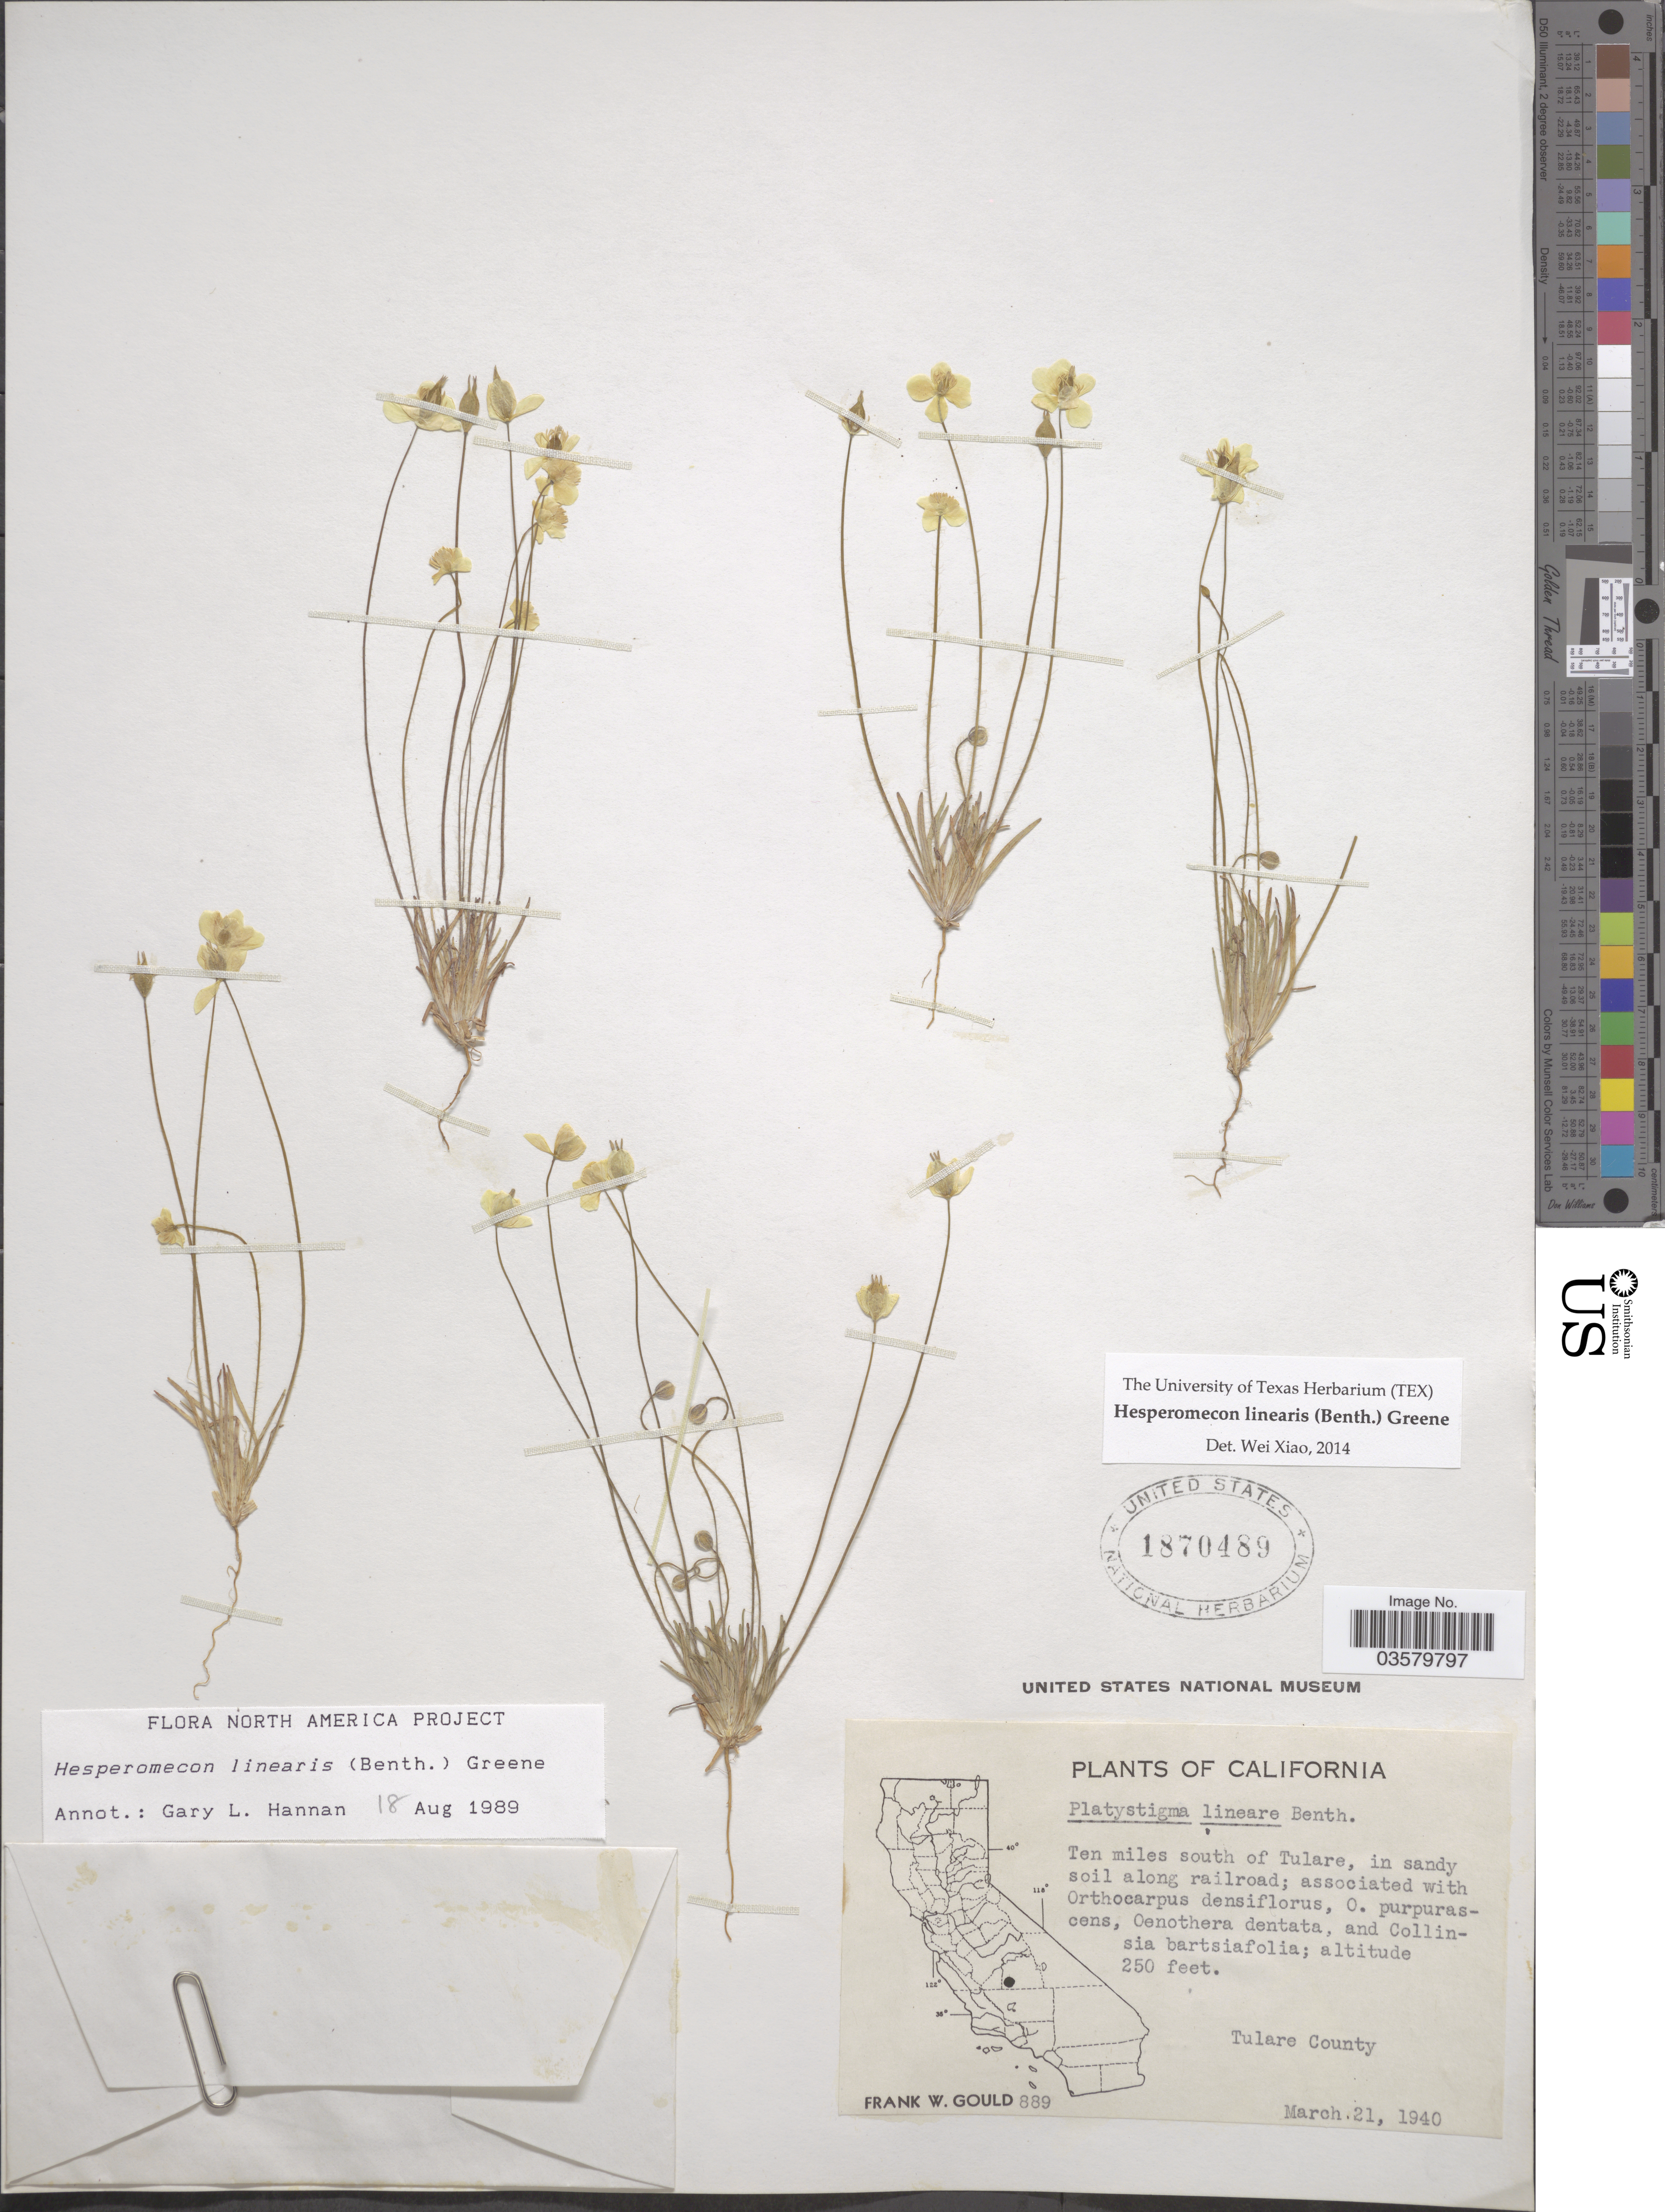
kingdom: Plantae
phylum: Tracheophyta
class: Magnoliopsida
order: Ranunculales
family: Papaveraceae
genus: Platystigma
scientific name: Platystigma lineare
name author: Benth.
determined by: Strong, M. T., (US), Smithsonian Institution - National Museum of Natural History (UNITED STATES)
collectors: F. W. Gould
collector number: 889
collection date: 1940-03-21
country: United States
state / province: California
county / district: Tulare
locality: Ten miles south of Tulare, Tulare County.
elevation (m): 76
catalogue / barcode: US 1870489